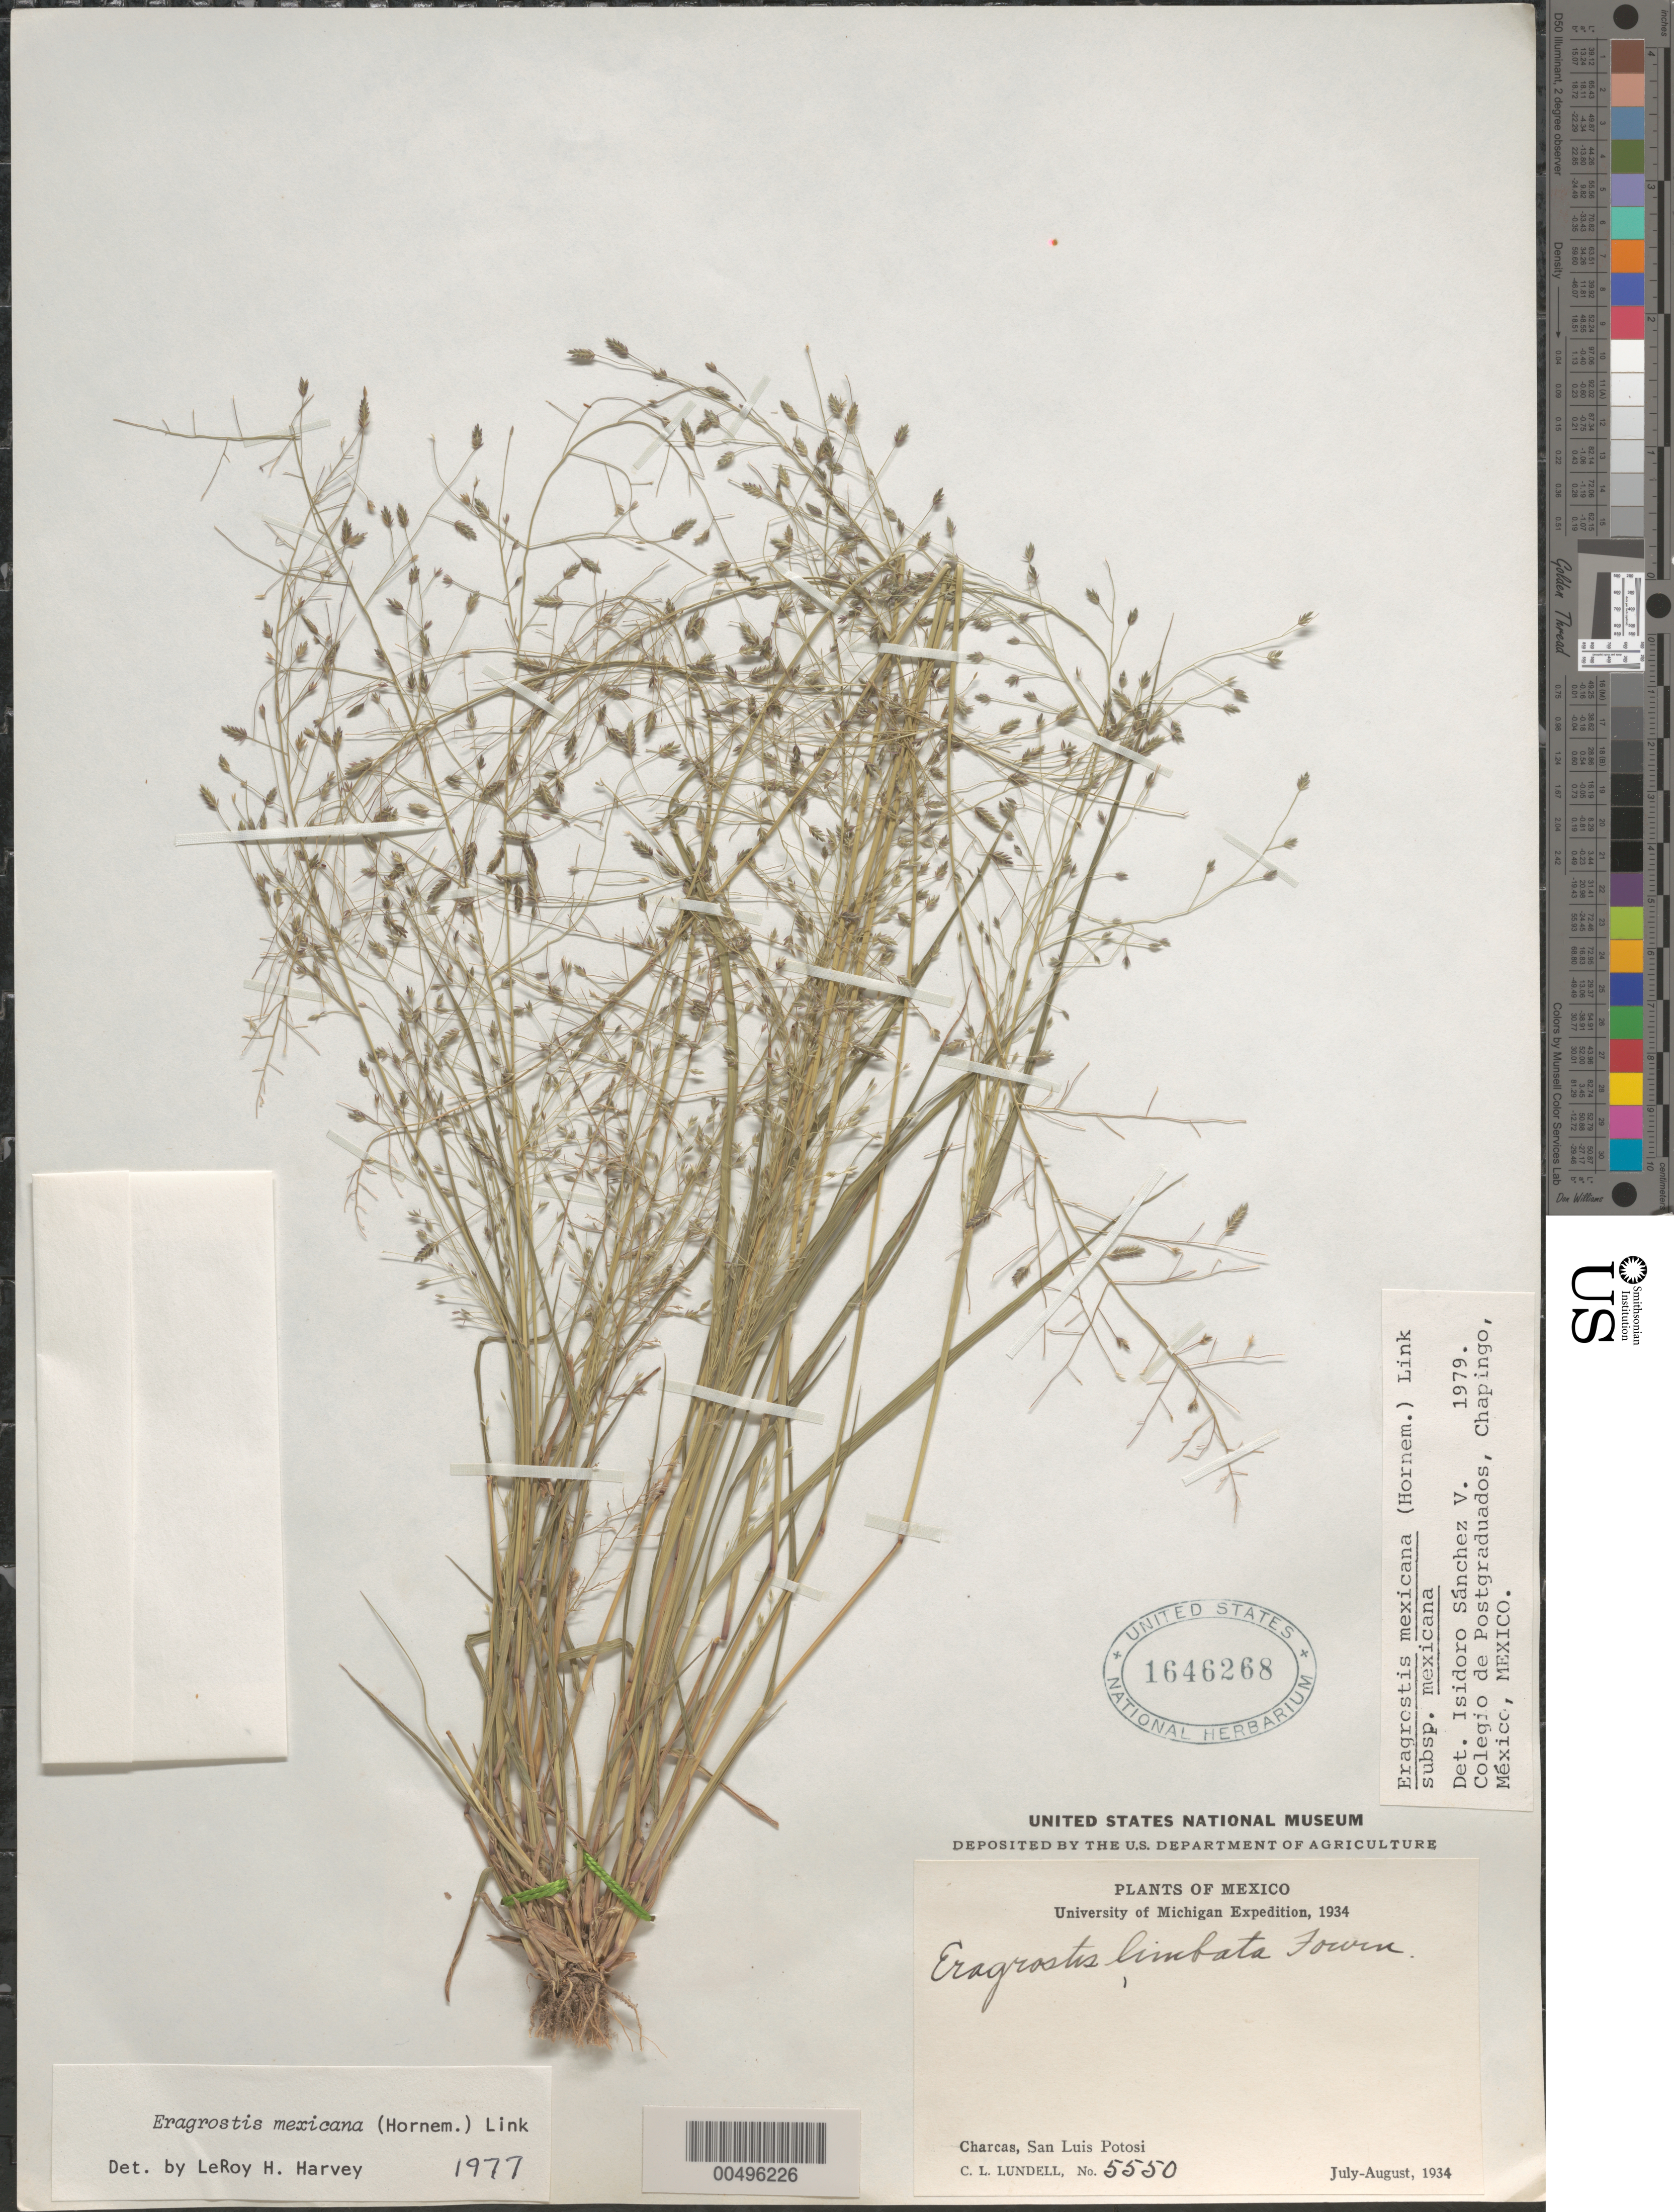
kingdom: Plantae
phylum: Tracheophyta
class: Liliopsida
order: Poales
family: Poaceae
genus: Eragrostis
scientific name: Eragrostis mexicana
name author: (Hornem.) Link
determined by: Sánchez Vega, I. M.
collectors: C. L. Lundell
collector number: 5550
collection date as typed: Jul 1934 to Aug 1934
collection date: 1934-07/1934-08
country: Mexico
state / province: San Luis Potosi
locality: Charcas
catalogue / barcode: US 1646268